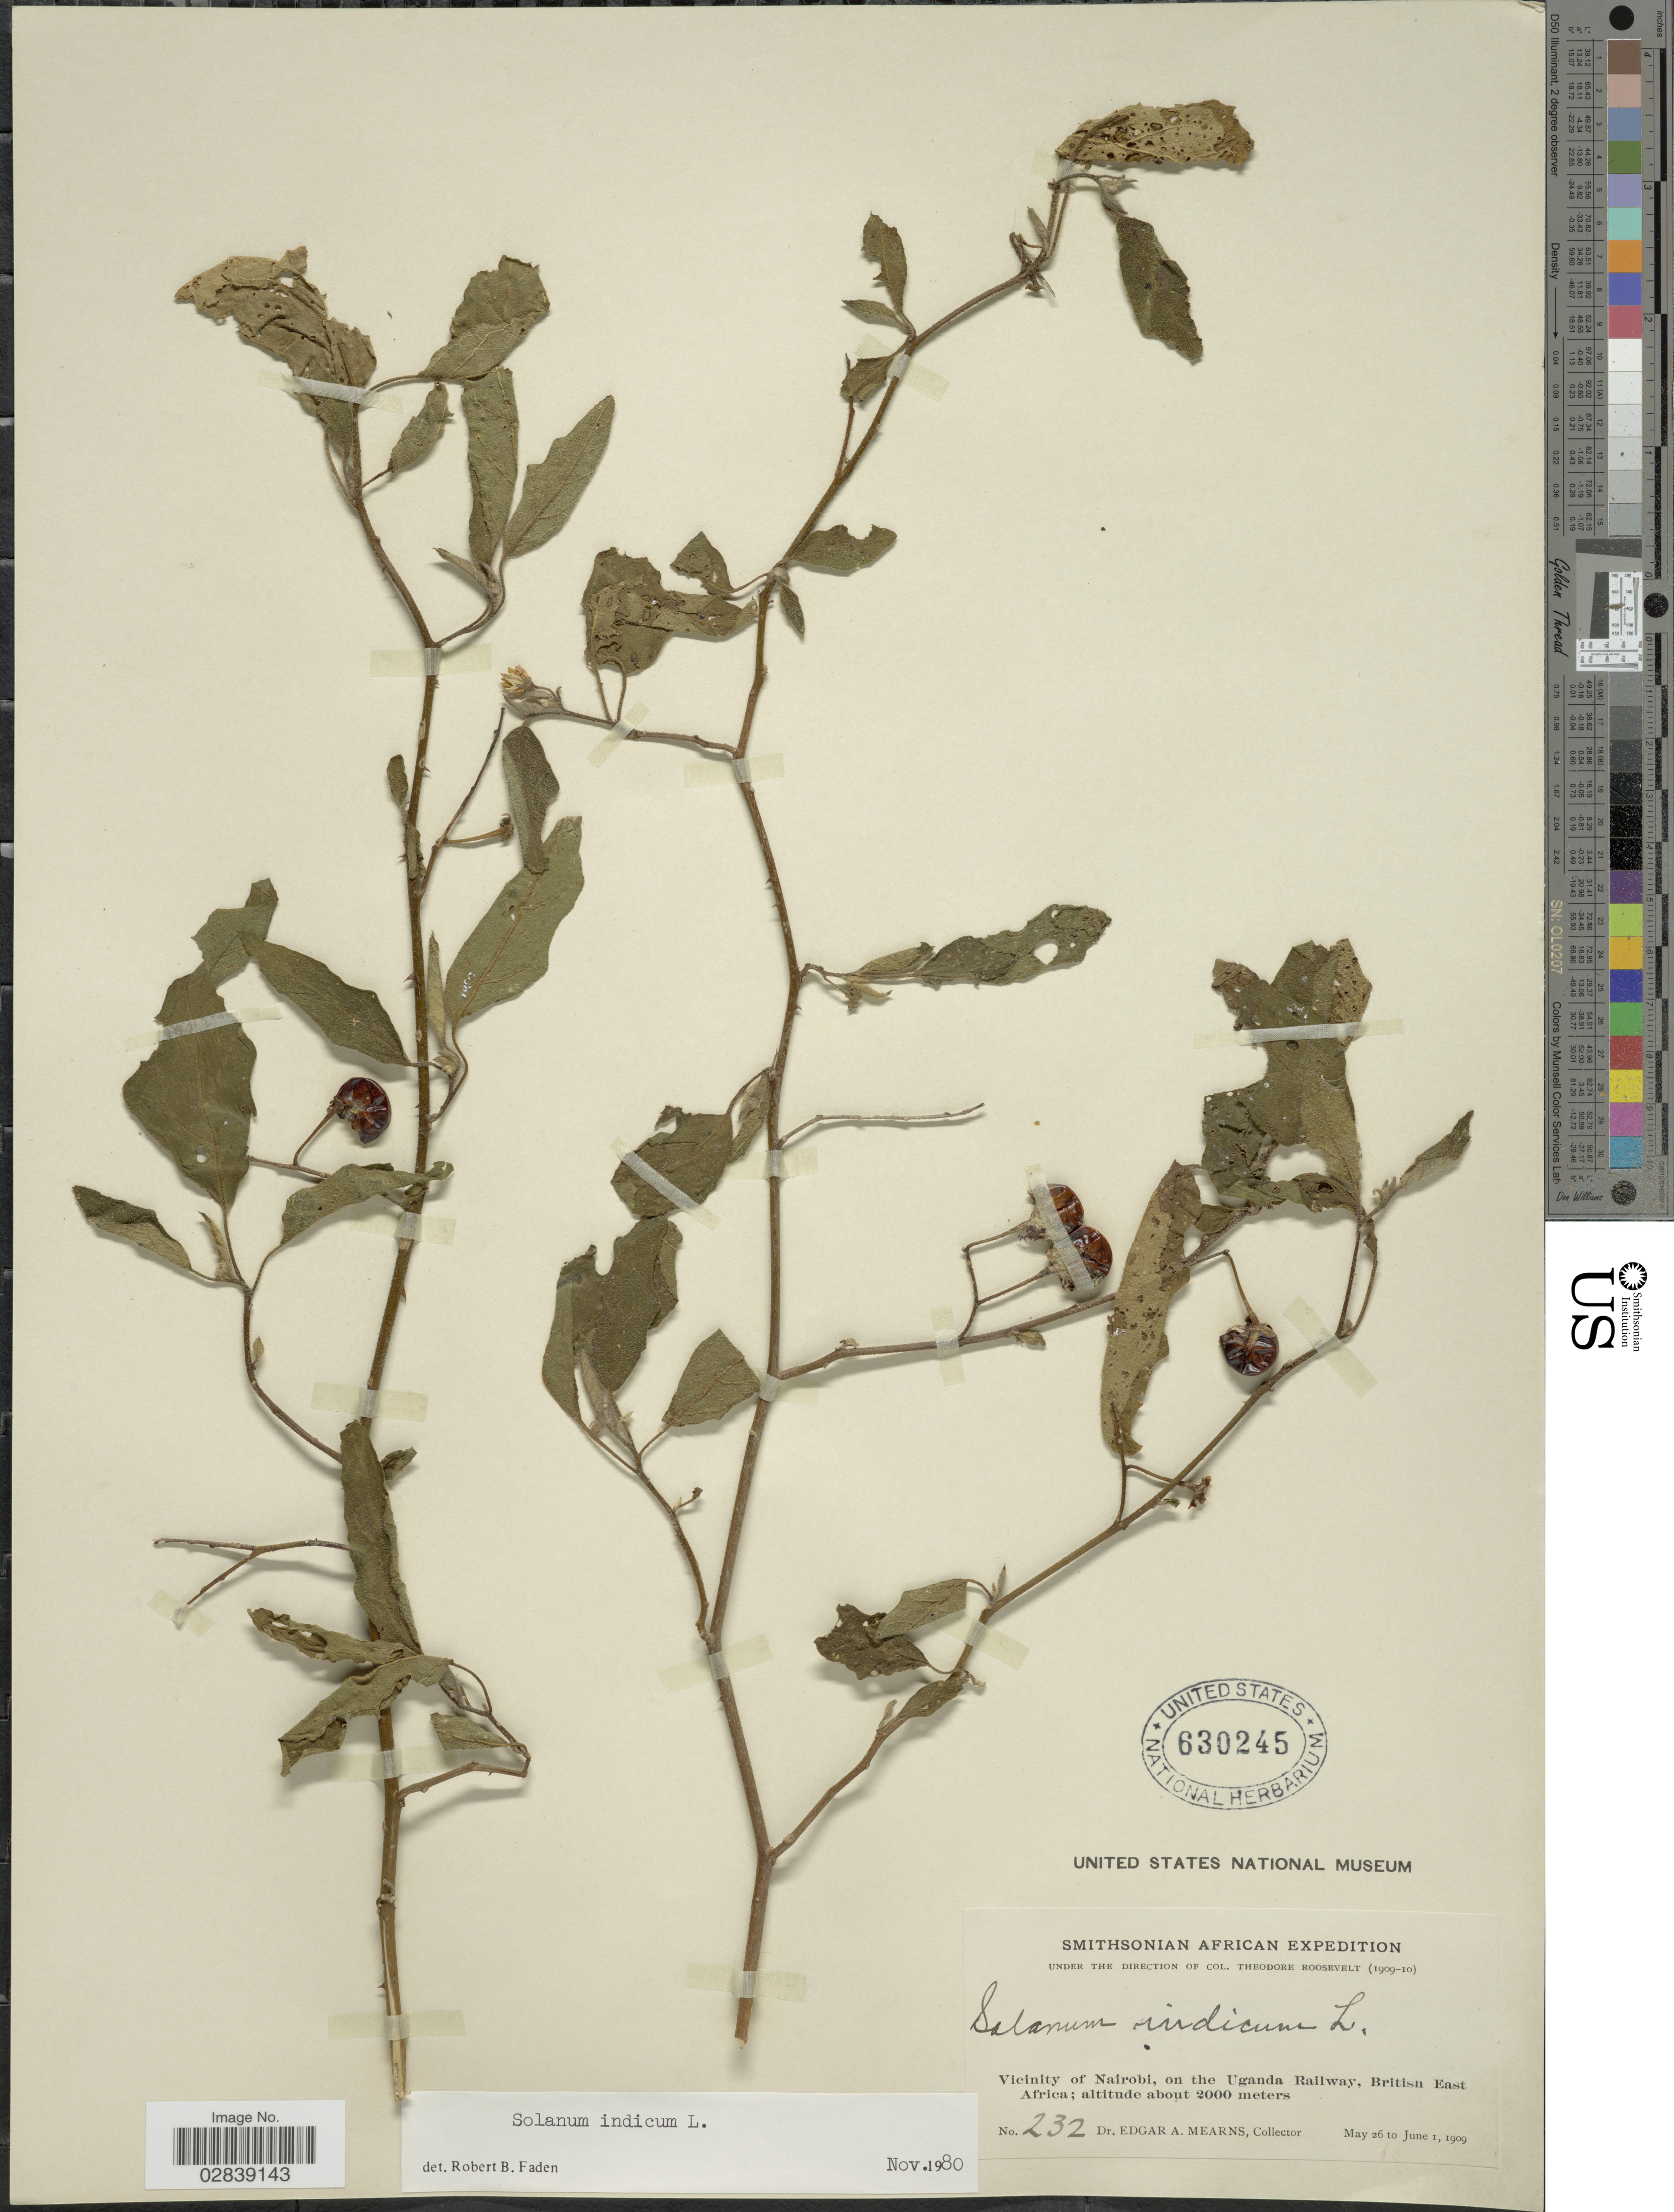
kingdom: Plantae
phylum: Tracheophyta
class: Magnoliopsida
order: Solanales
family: Solanaceae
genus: Solanum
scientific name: Solanum indicum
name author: L.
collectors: E. A. Mearns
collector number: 232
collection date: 1909-05-26/1909-06-01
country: Kenya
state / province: Nairobi Area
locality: Vicinity of Nairobi, on the Uganda Railway, British East Africa.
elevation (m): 2000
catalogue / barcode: US 630245